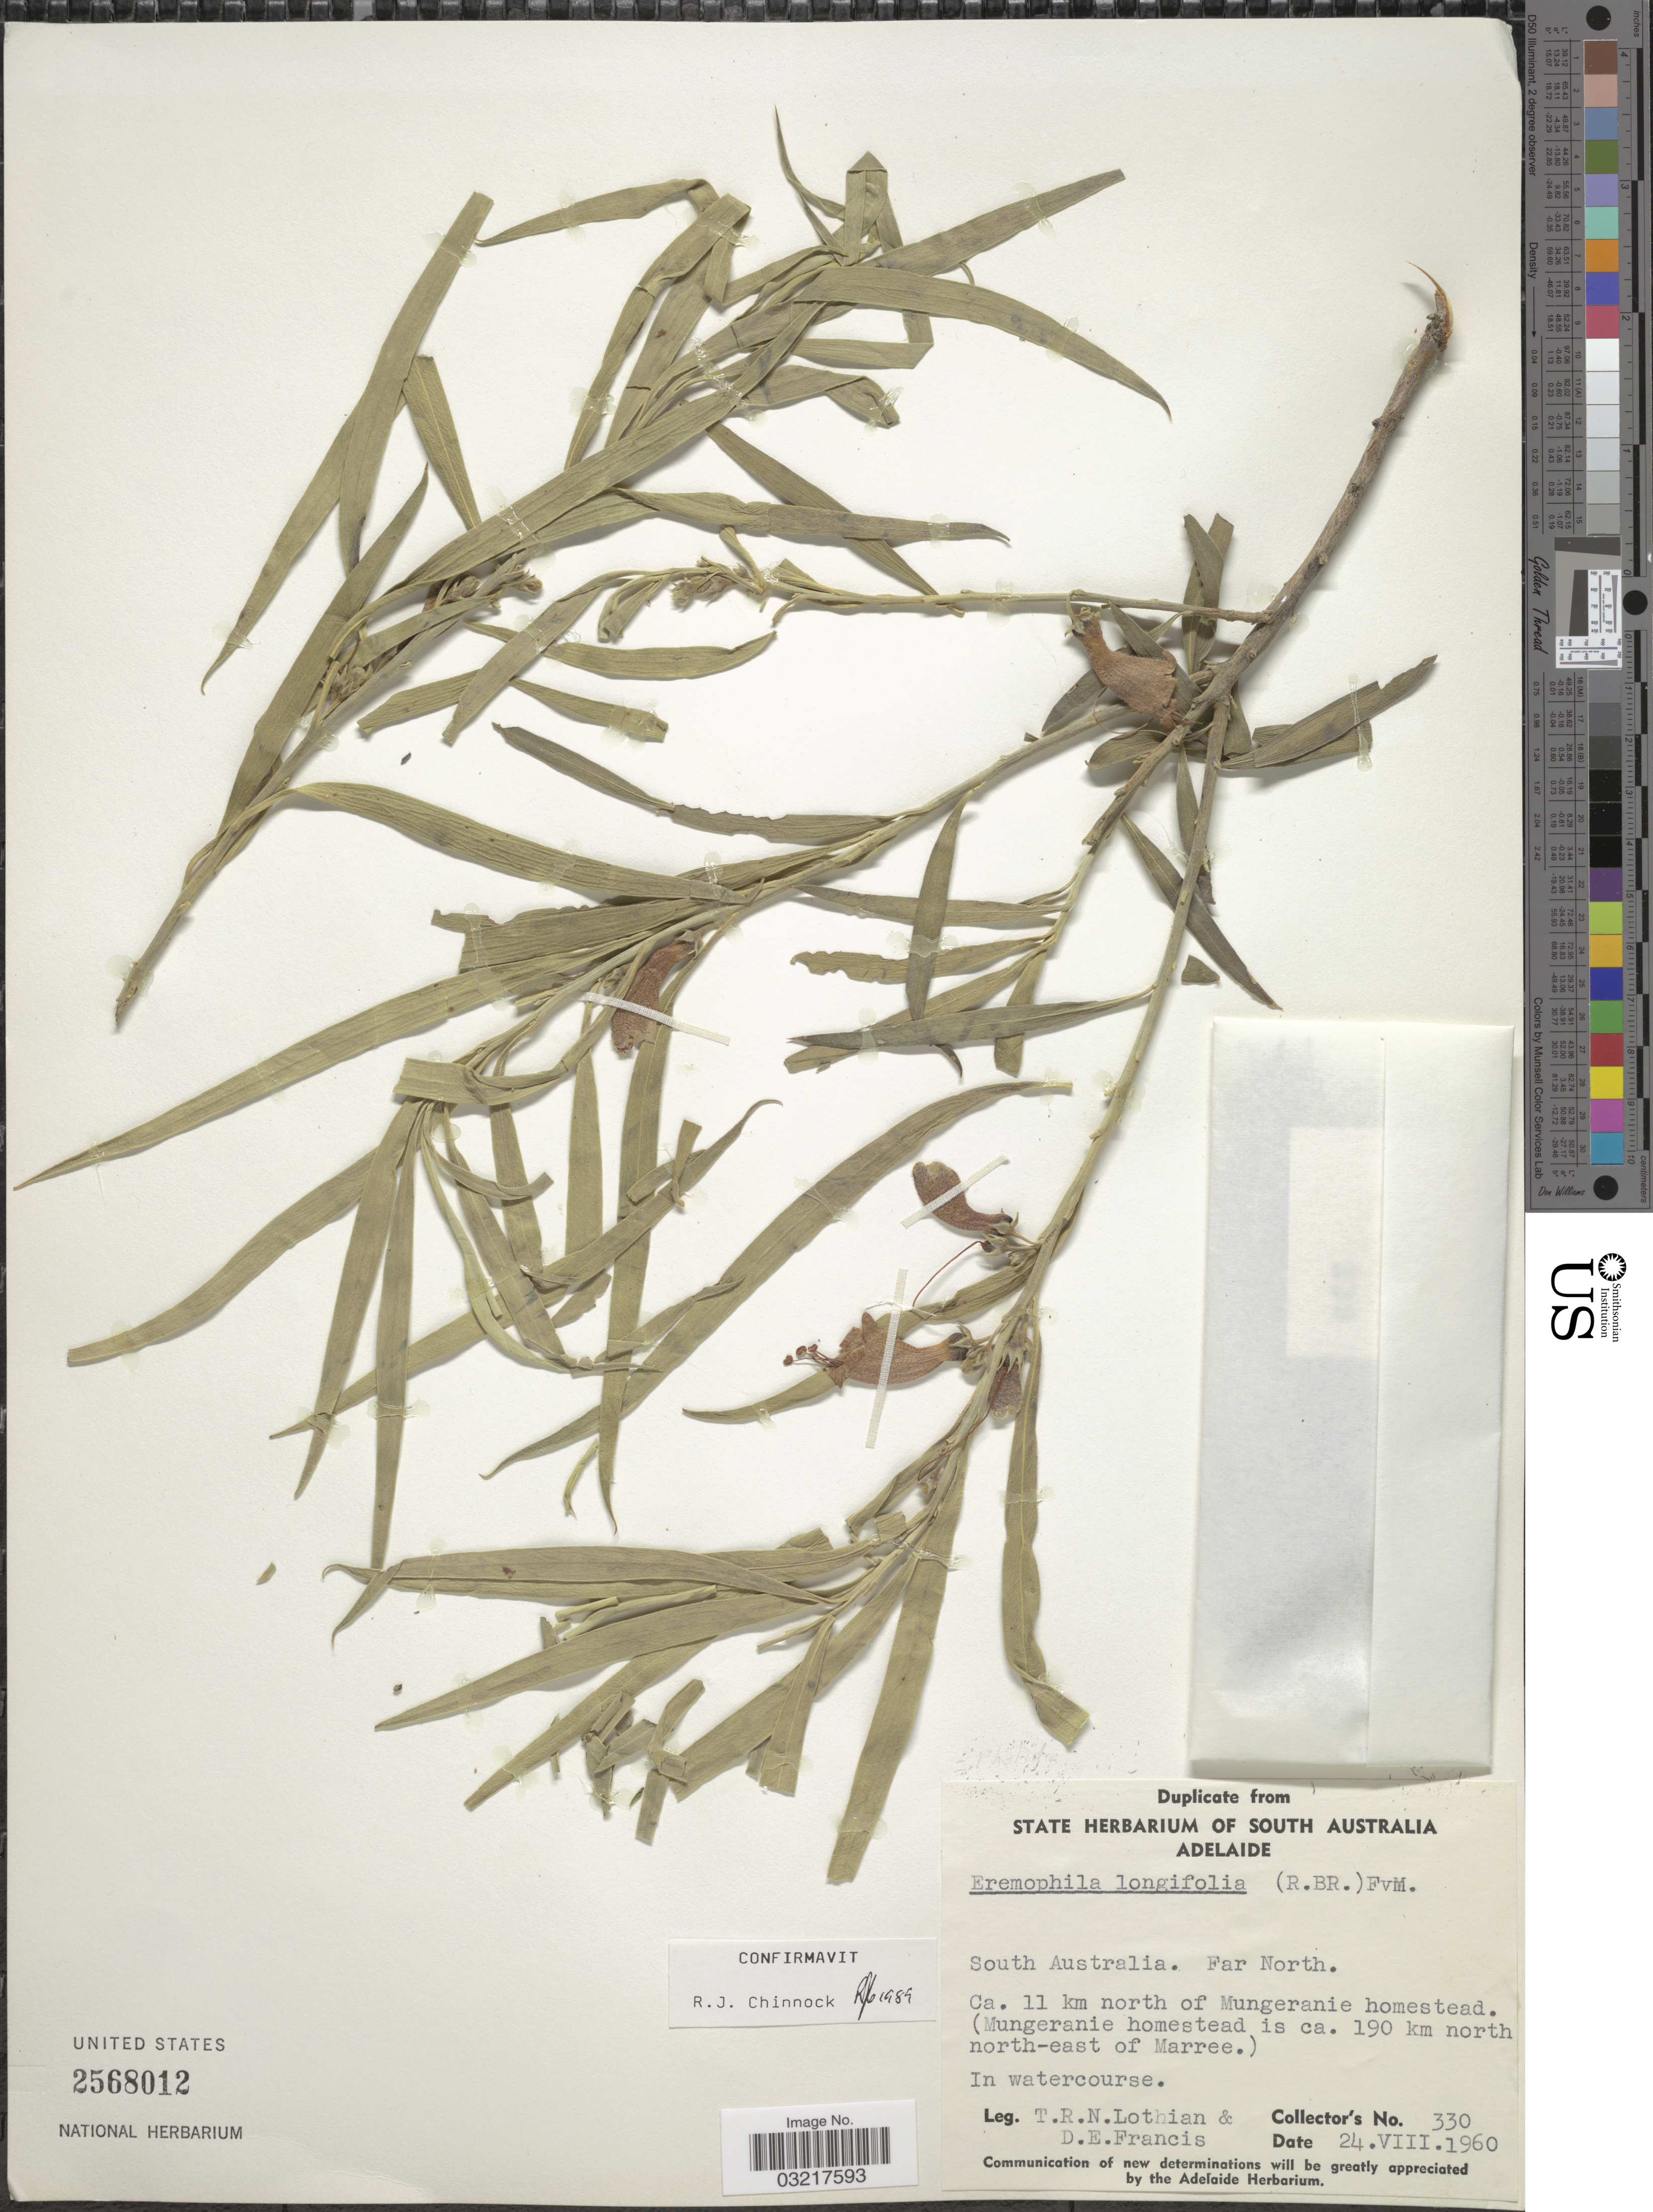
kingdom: Plantae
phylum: Tracheophyta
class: Magnoliopsida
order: Lamiales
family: Scrophulariaceae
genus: Eremophila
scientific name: Eremophila longifolia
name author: (R. Br.) F. Muell.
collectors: T. Lothian & D. Francis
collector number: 330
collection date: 1960-08-24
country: Australia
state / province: South Australia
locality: Far North. Ca. 11 km north of Mungeranie homestead. (Mungeranie homestead is ca. 190 km north north-east of Marree). In watercourse.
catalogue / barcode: US 2568012